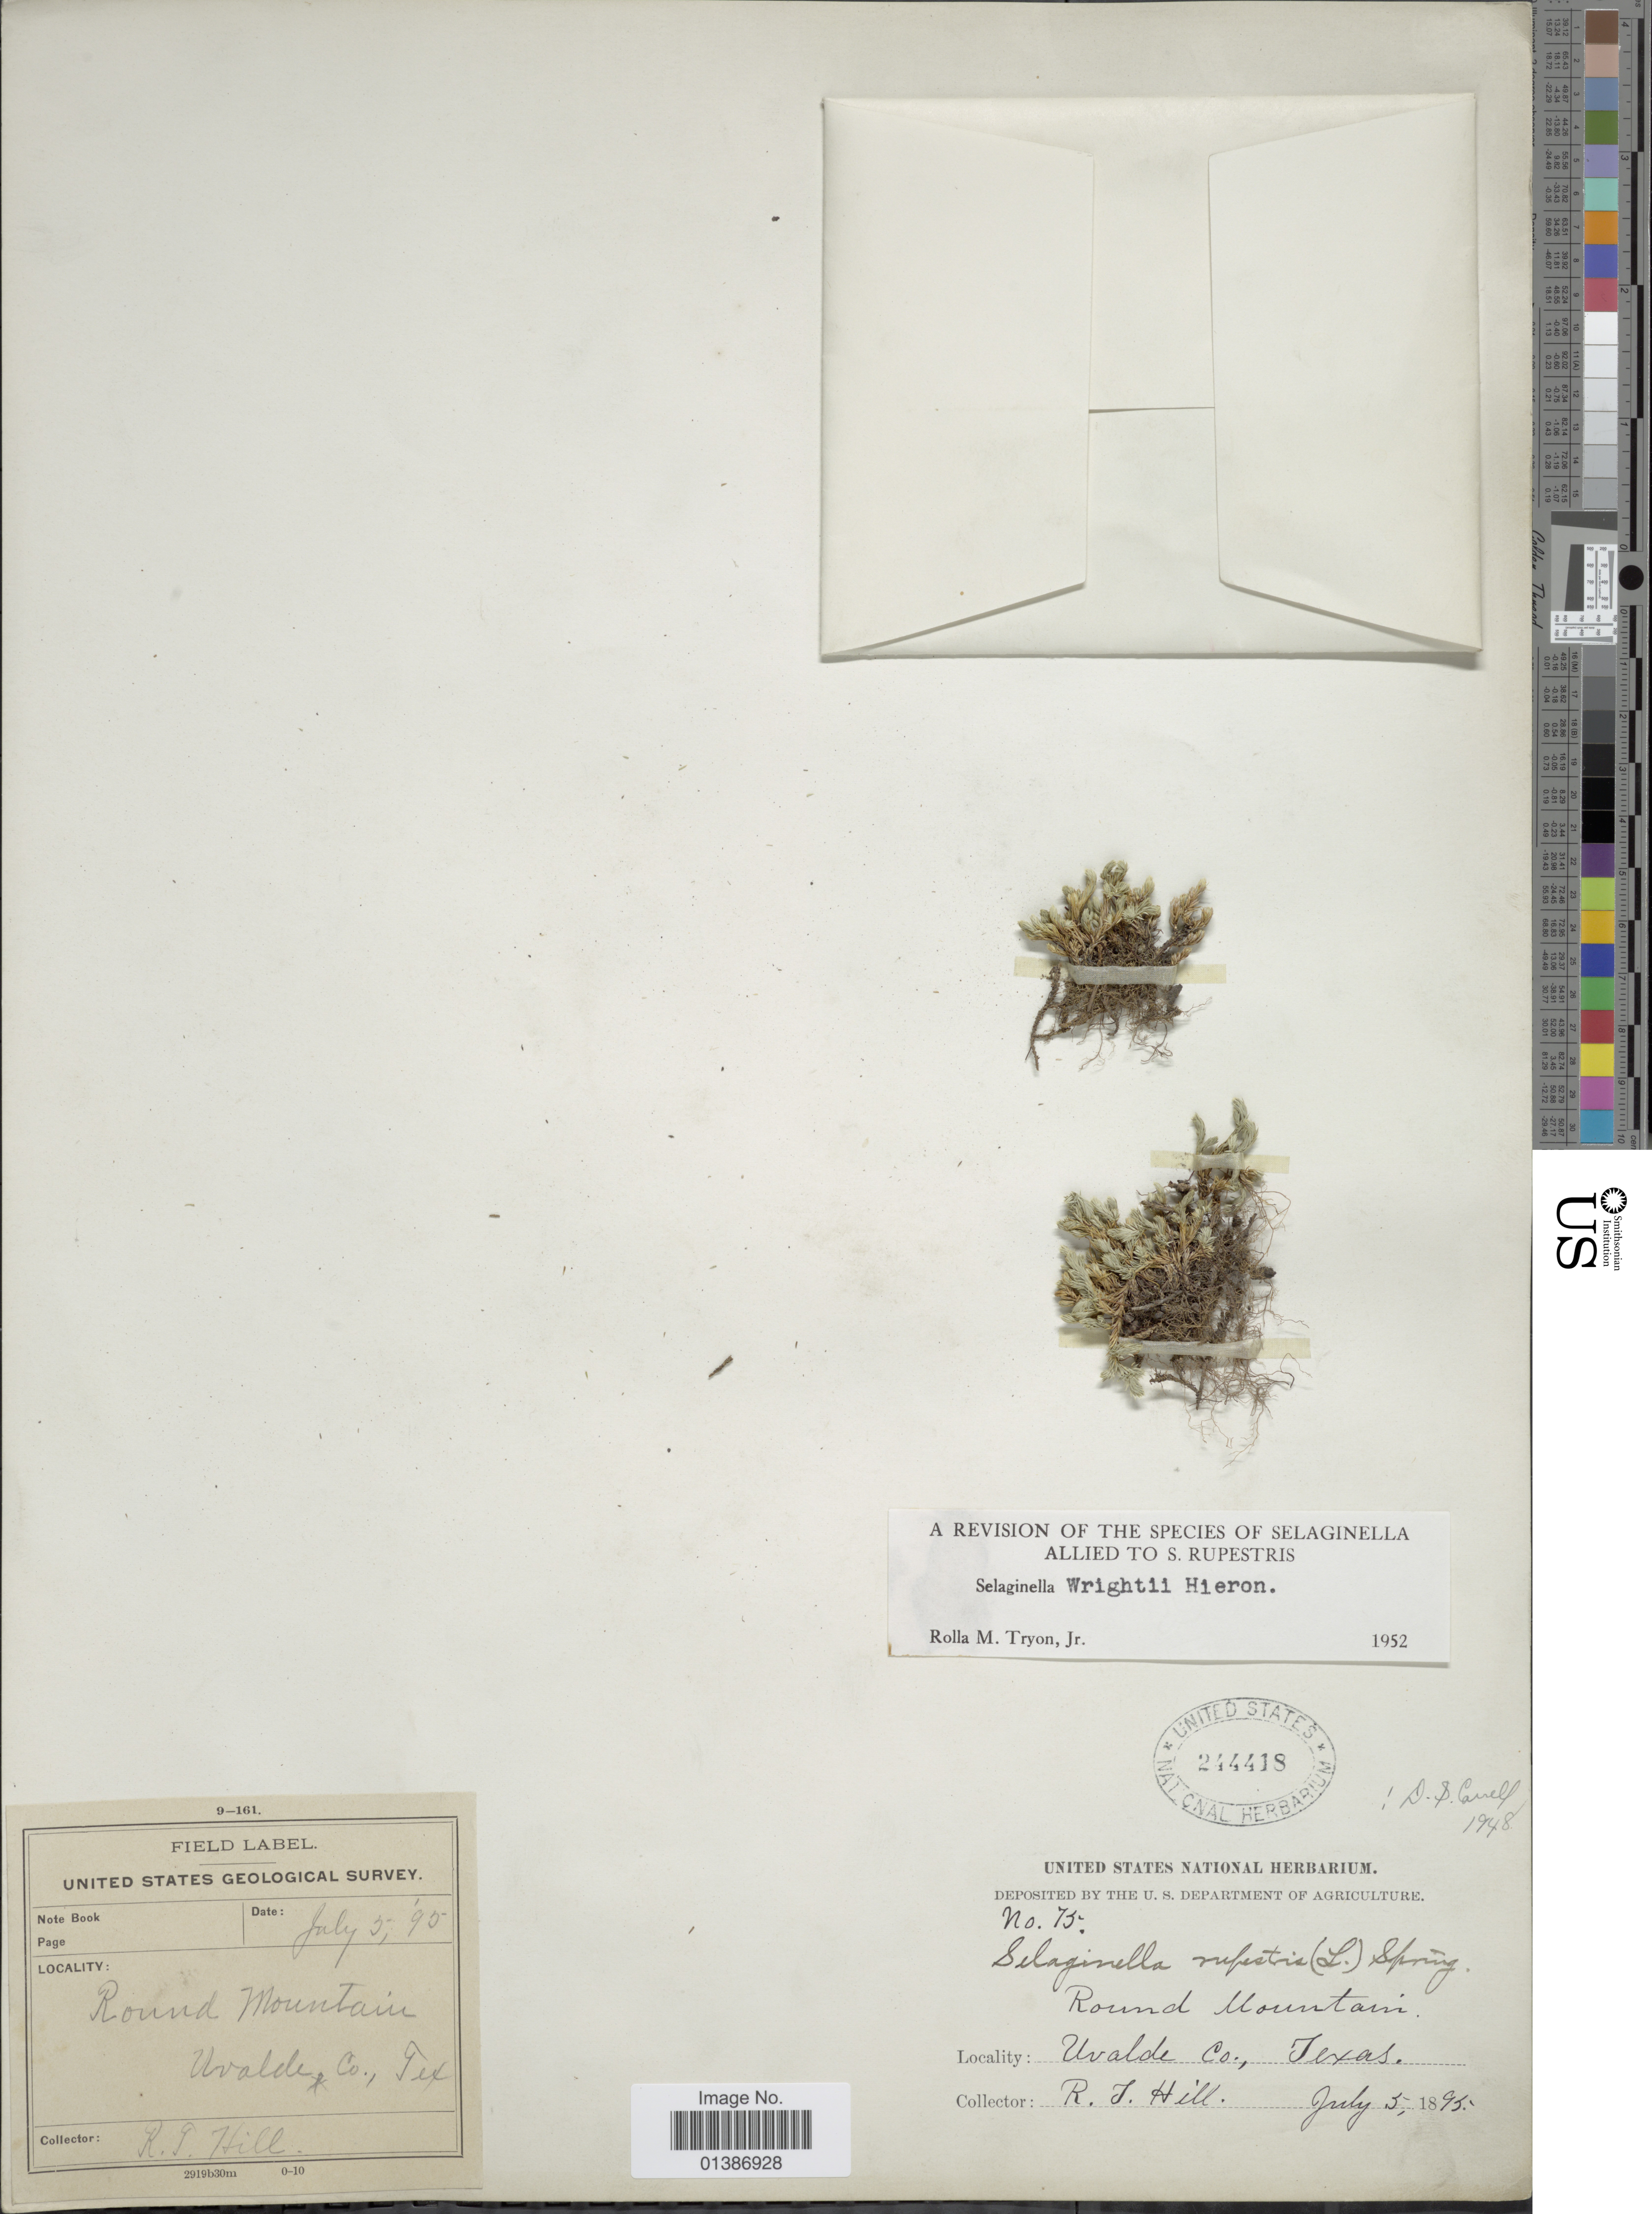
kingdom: Plantae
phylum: Tracheophyta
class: Lycopodiopsida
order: Selaginellales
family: Selaginellaceae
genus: Selaginella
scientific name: Selaginella wrightii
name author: Hieron.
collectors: R. J. Hill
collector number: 75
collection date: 1895-07-05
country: United States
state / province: Texas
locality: Round Mountain, Uvalde Co.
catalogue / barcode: US 244418